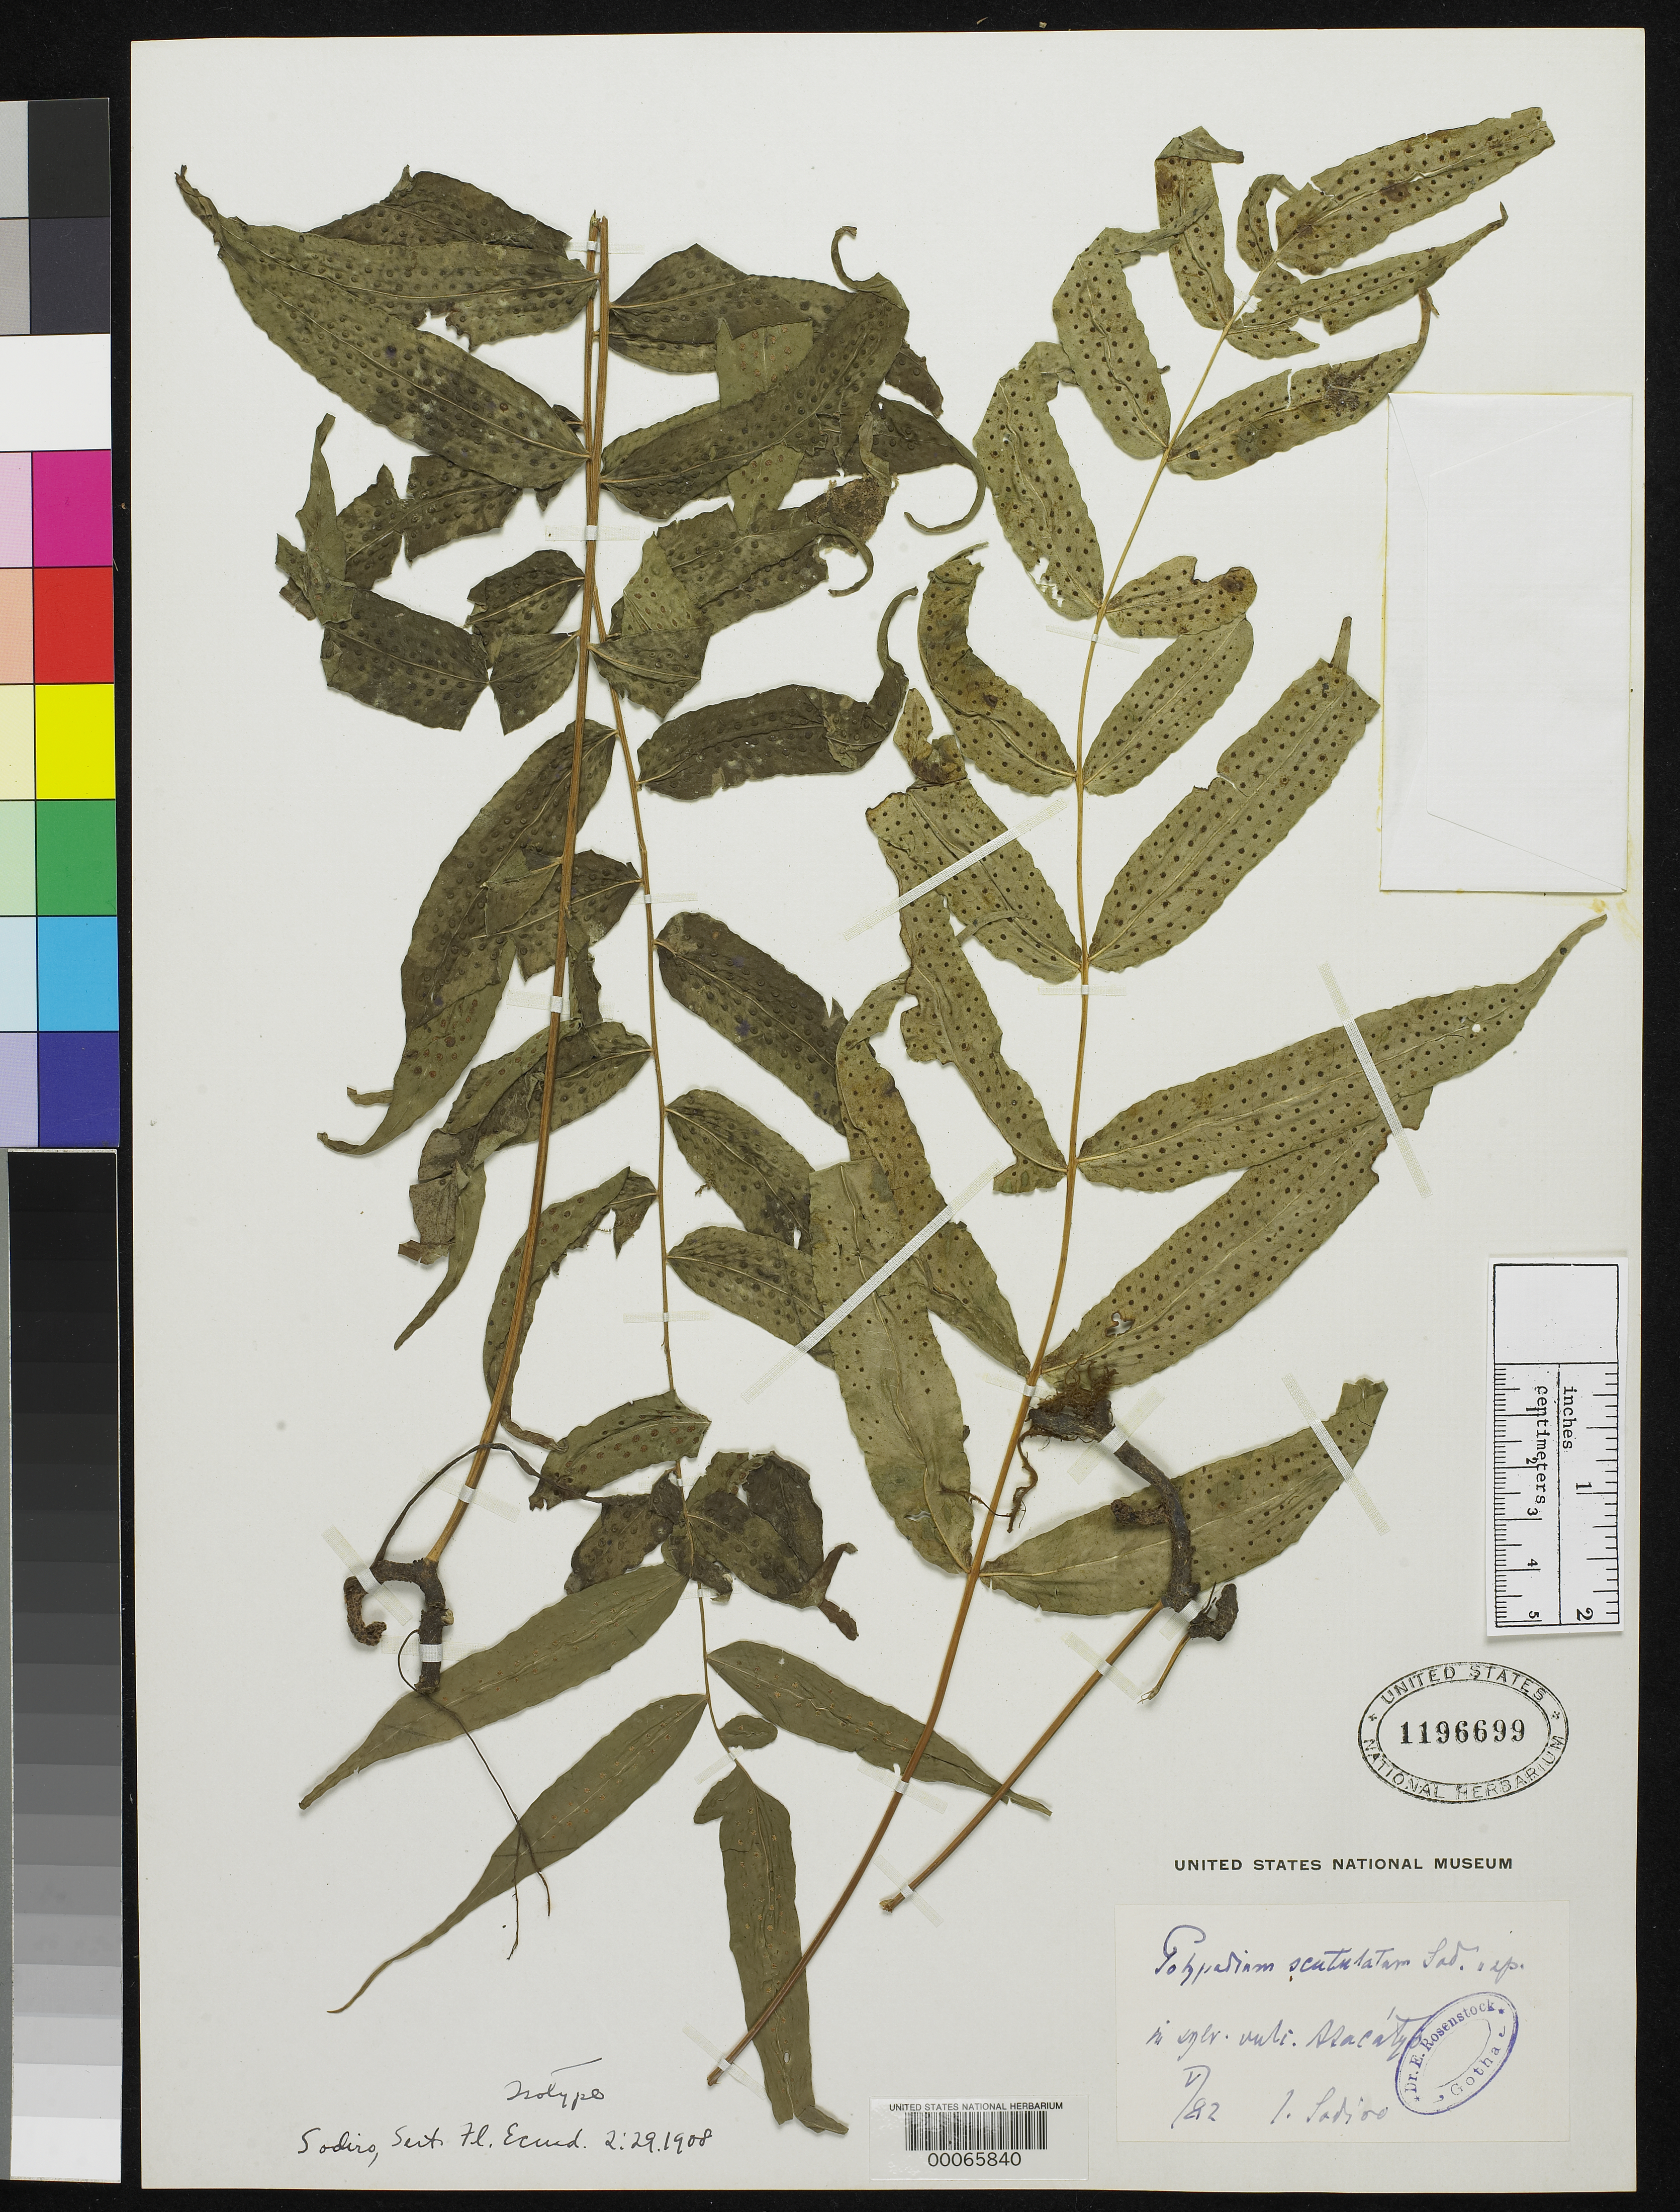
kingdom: Plantae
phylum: Tracheophyta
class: Polypodiopsida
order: Polypodiales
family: Polypodiaceae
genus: Polypodium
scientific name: Polypodium scutulatum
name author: Sodiro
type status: Type Collection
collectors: L. Sodiro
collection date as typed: May 1882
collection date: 1882-05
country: Ecuador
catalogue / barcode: US 1196699